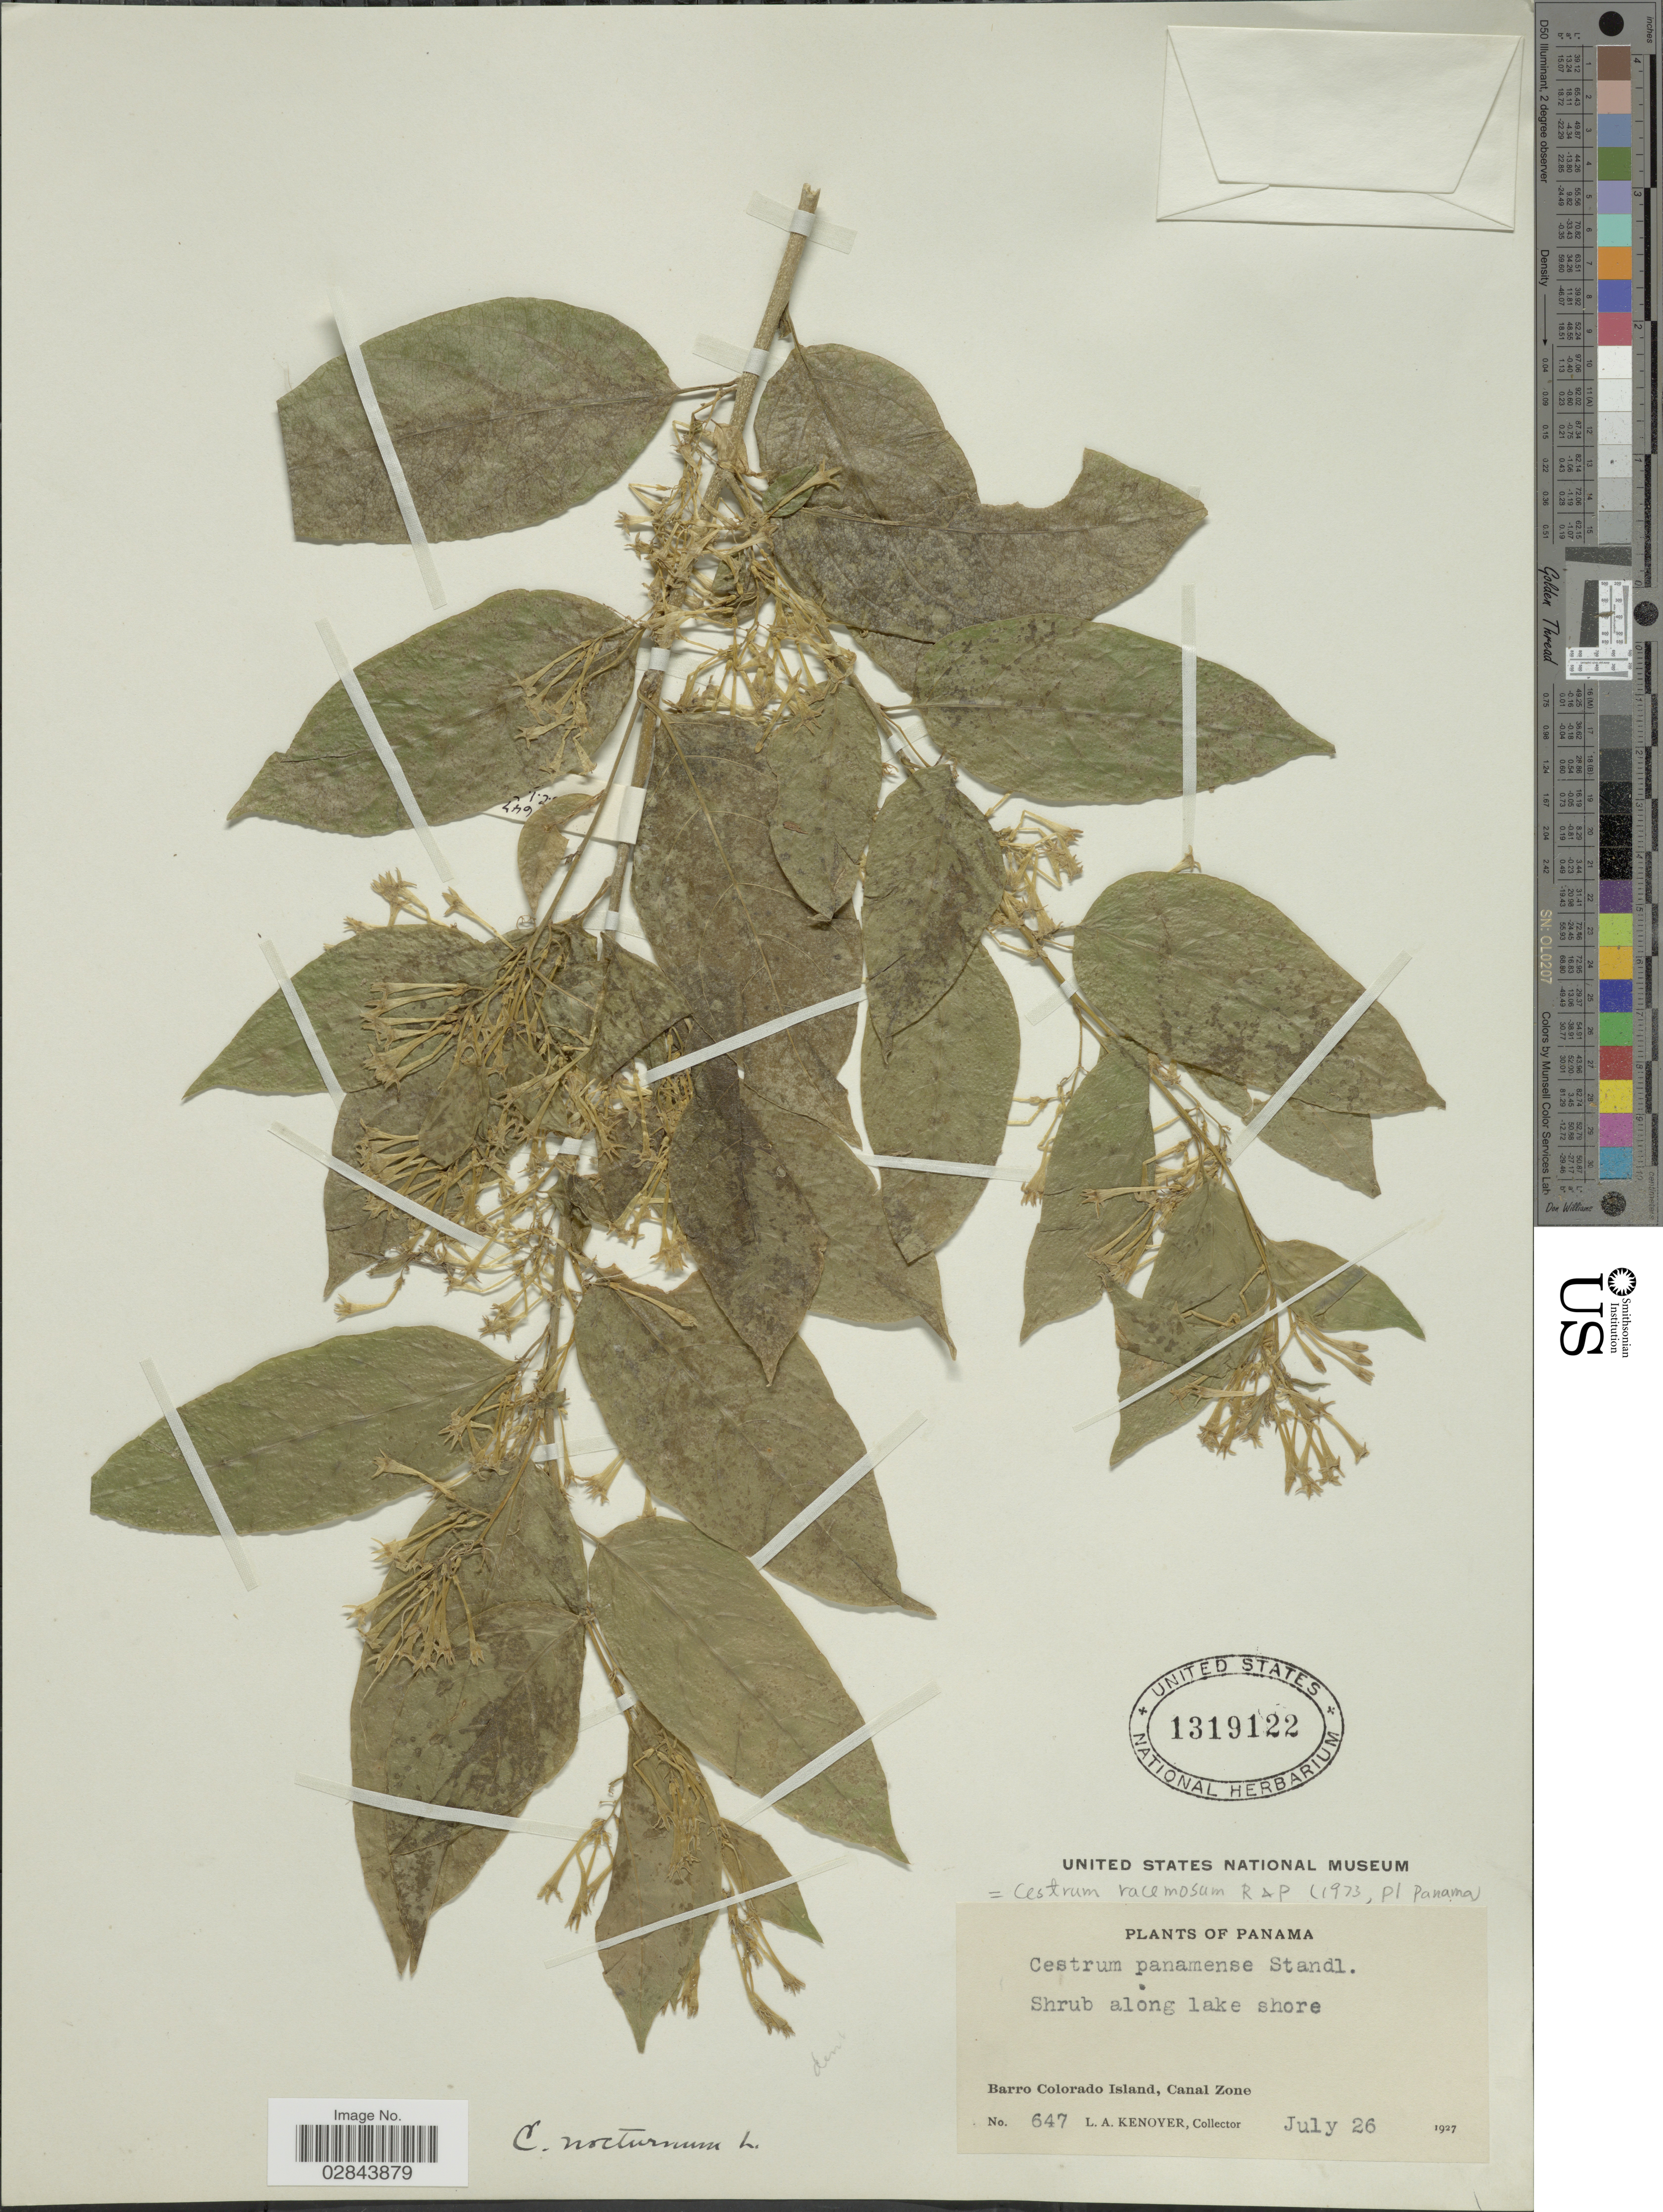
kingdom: Plantae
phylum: Tracheophyta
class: Magnoliopsida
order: Solanales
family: Solanaceae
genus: Cestrum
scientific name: Cestrum racemosum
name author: Ruiz & Pav.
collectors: L. A. Kenoyer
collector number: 647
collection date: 1927-07-26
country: Panama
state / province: Panamá Oeste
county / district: Canal Zone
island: Barro Colorado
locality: Barro Colorado Island, Canal Zone.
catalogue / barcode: US 1319122